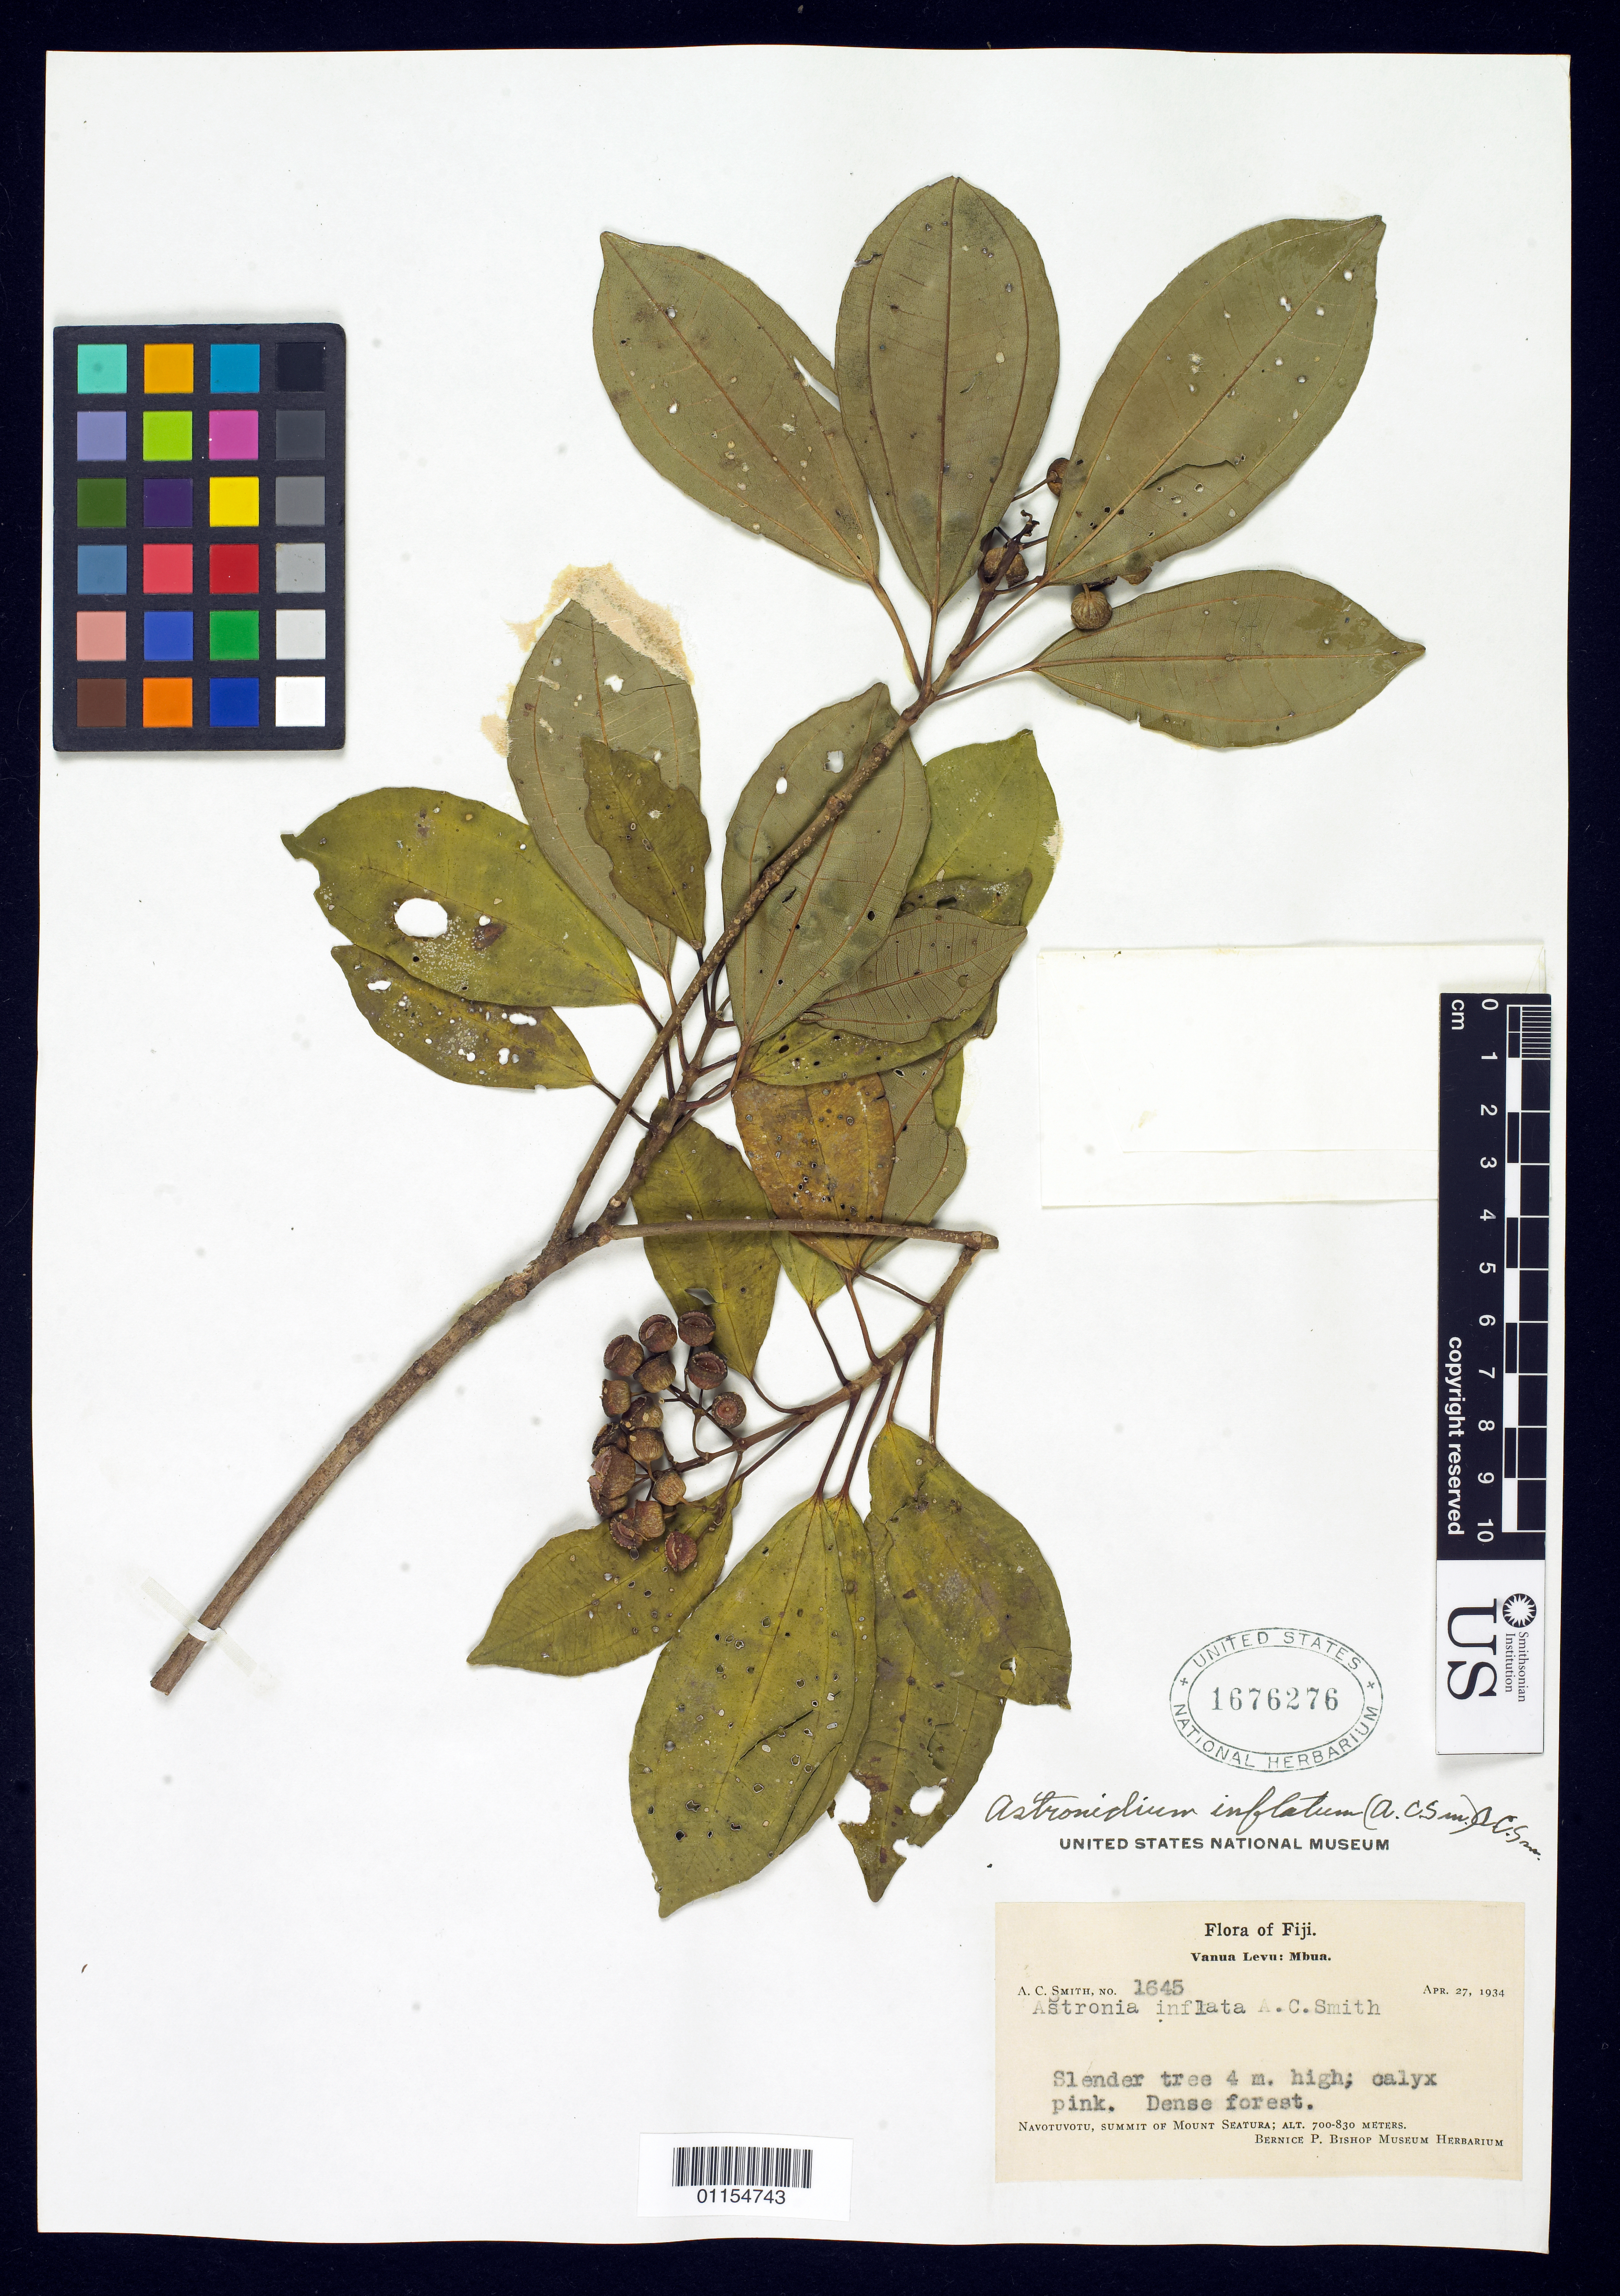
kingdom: Plantae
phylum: Tracheophyta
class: Magnoliopsida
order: Myrtales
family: Melastomataceae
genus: Astronidium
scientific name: Astronidium inflatum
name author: (A.C. Sm.) A.C. Sm.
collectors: A. C. Smith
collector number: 1645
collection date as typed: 27 Apr 1934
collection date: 1934-04-27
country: Fiji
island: Vanua Levu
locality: Mbua, Navotuvotu, summit of Mt. Seatura. [Vanua Levu Group]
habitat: Dense forest.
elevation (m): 700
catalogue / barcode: US 1676276